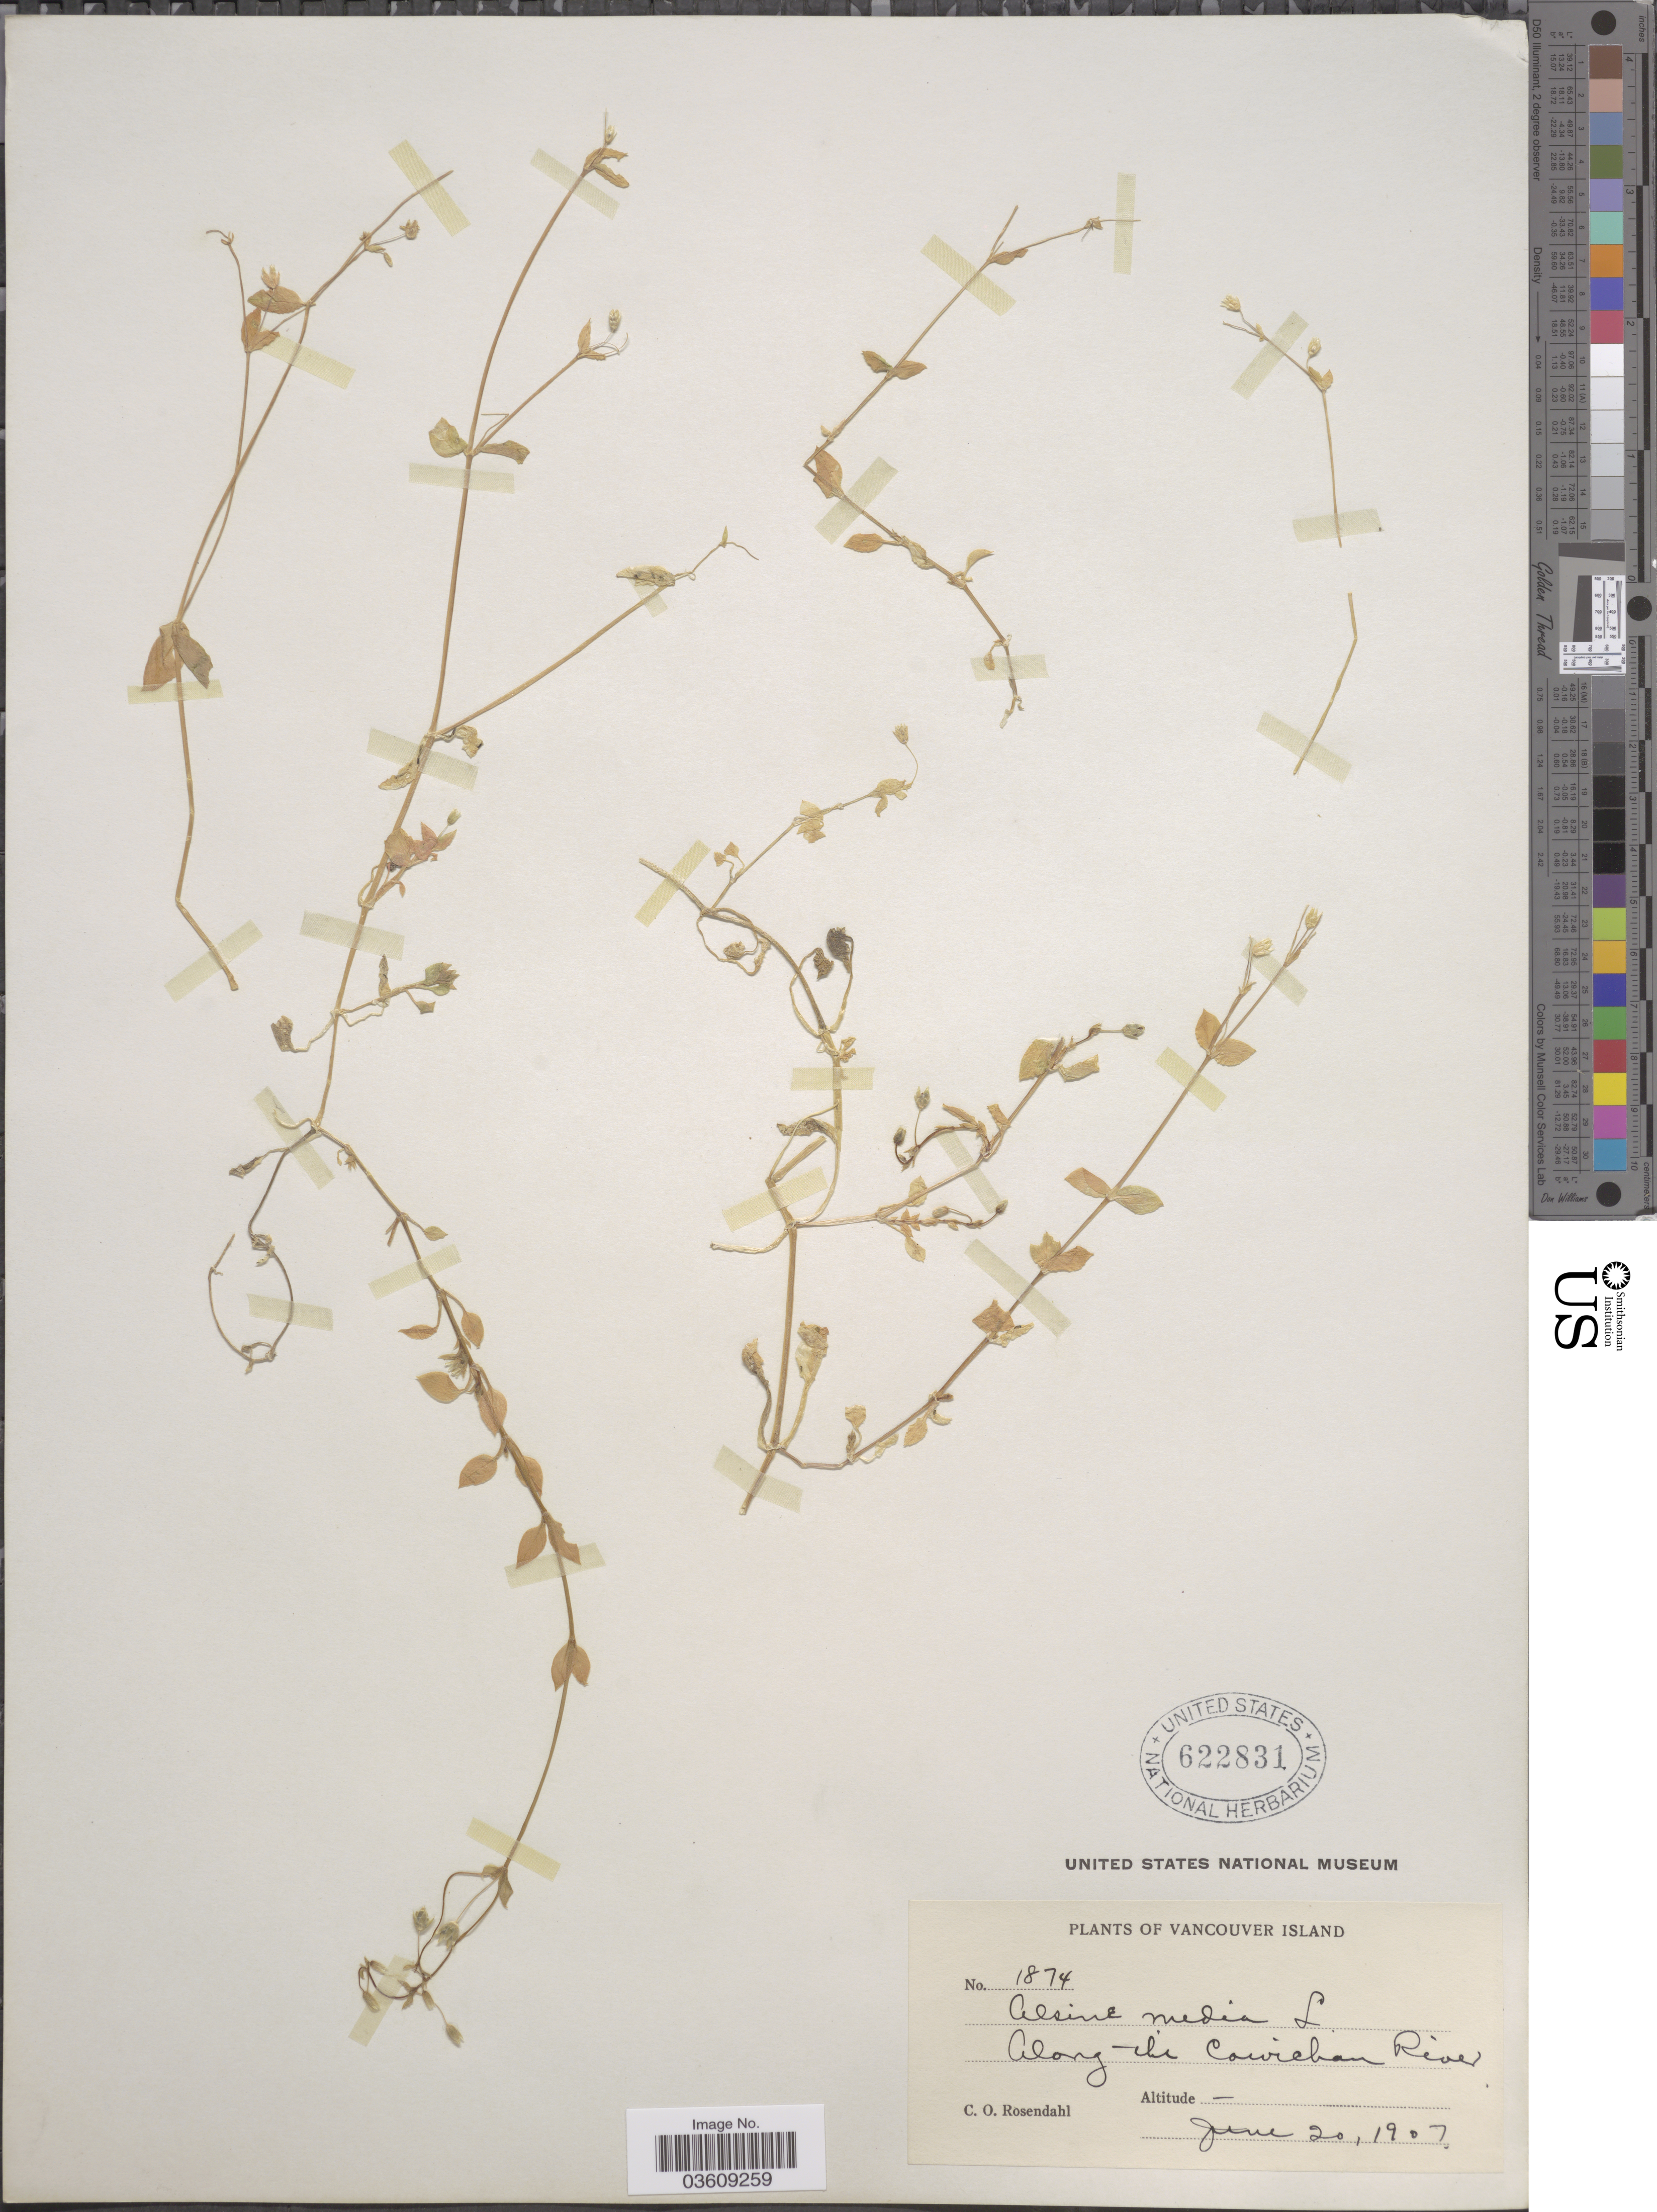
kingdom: Plantae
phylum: Tracheophyta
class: Magnoliopsida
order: Caryophyllales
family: Caryophyllaceae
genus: Stellaria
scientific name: Stellaria media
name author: (L.) Vill.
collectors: C. O. Rosendahl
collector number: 1874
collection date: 1907-06-20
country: Canada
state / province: British Columbia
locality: Vancouver Island. Along the Cowichan River.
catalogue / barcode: US 622831